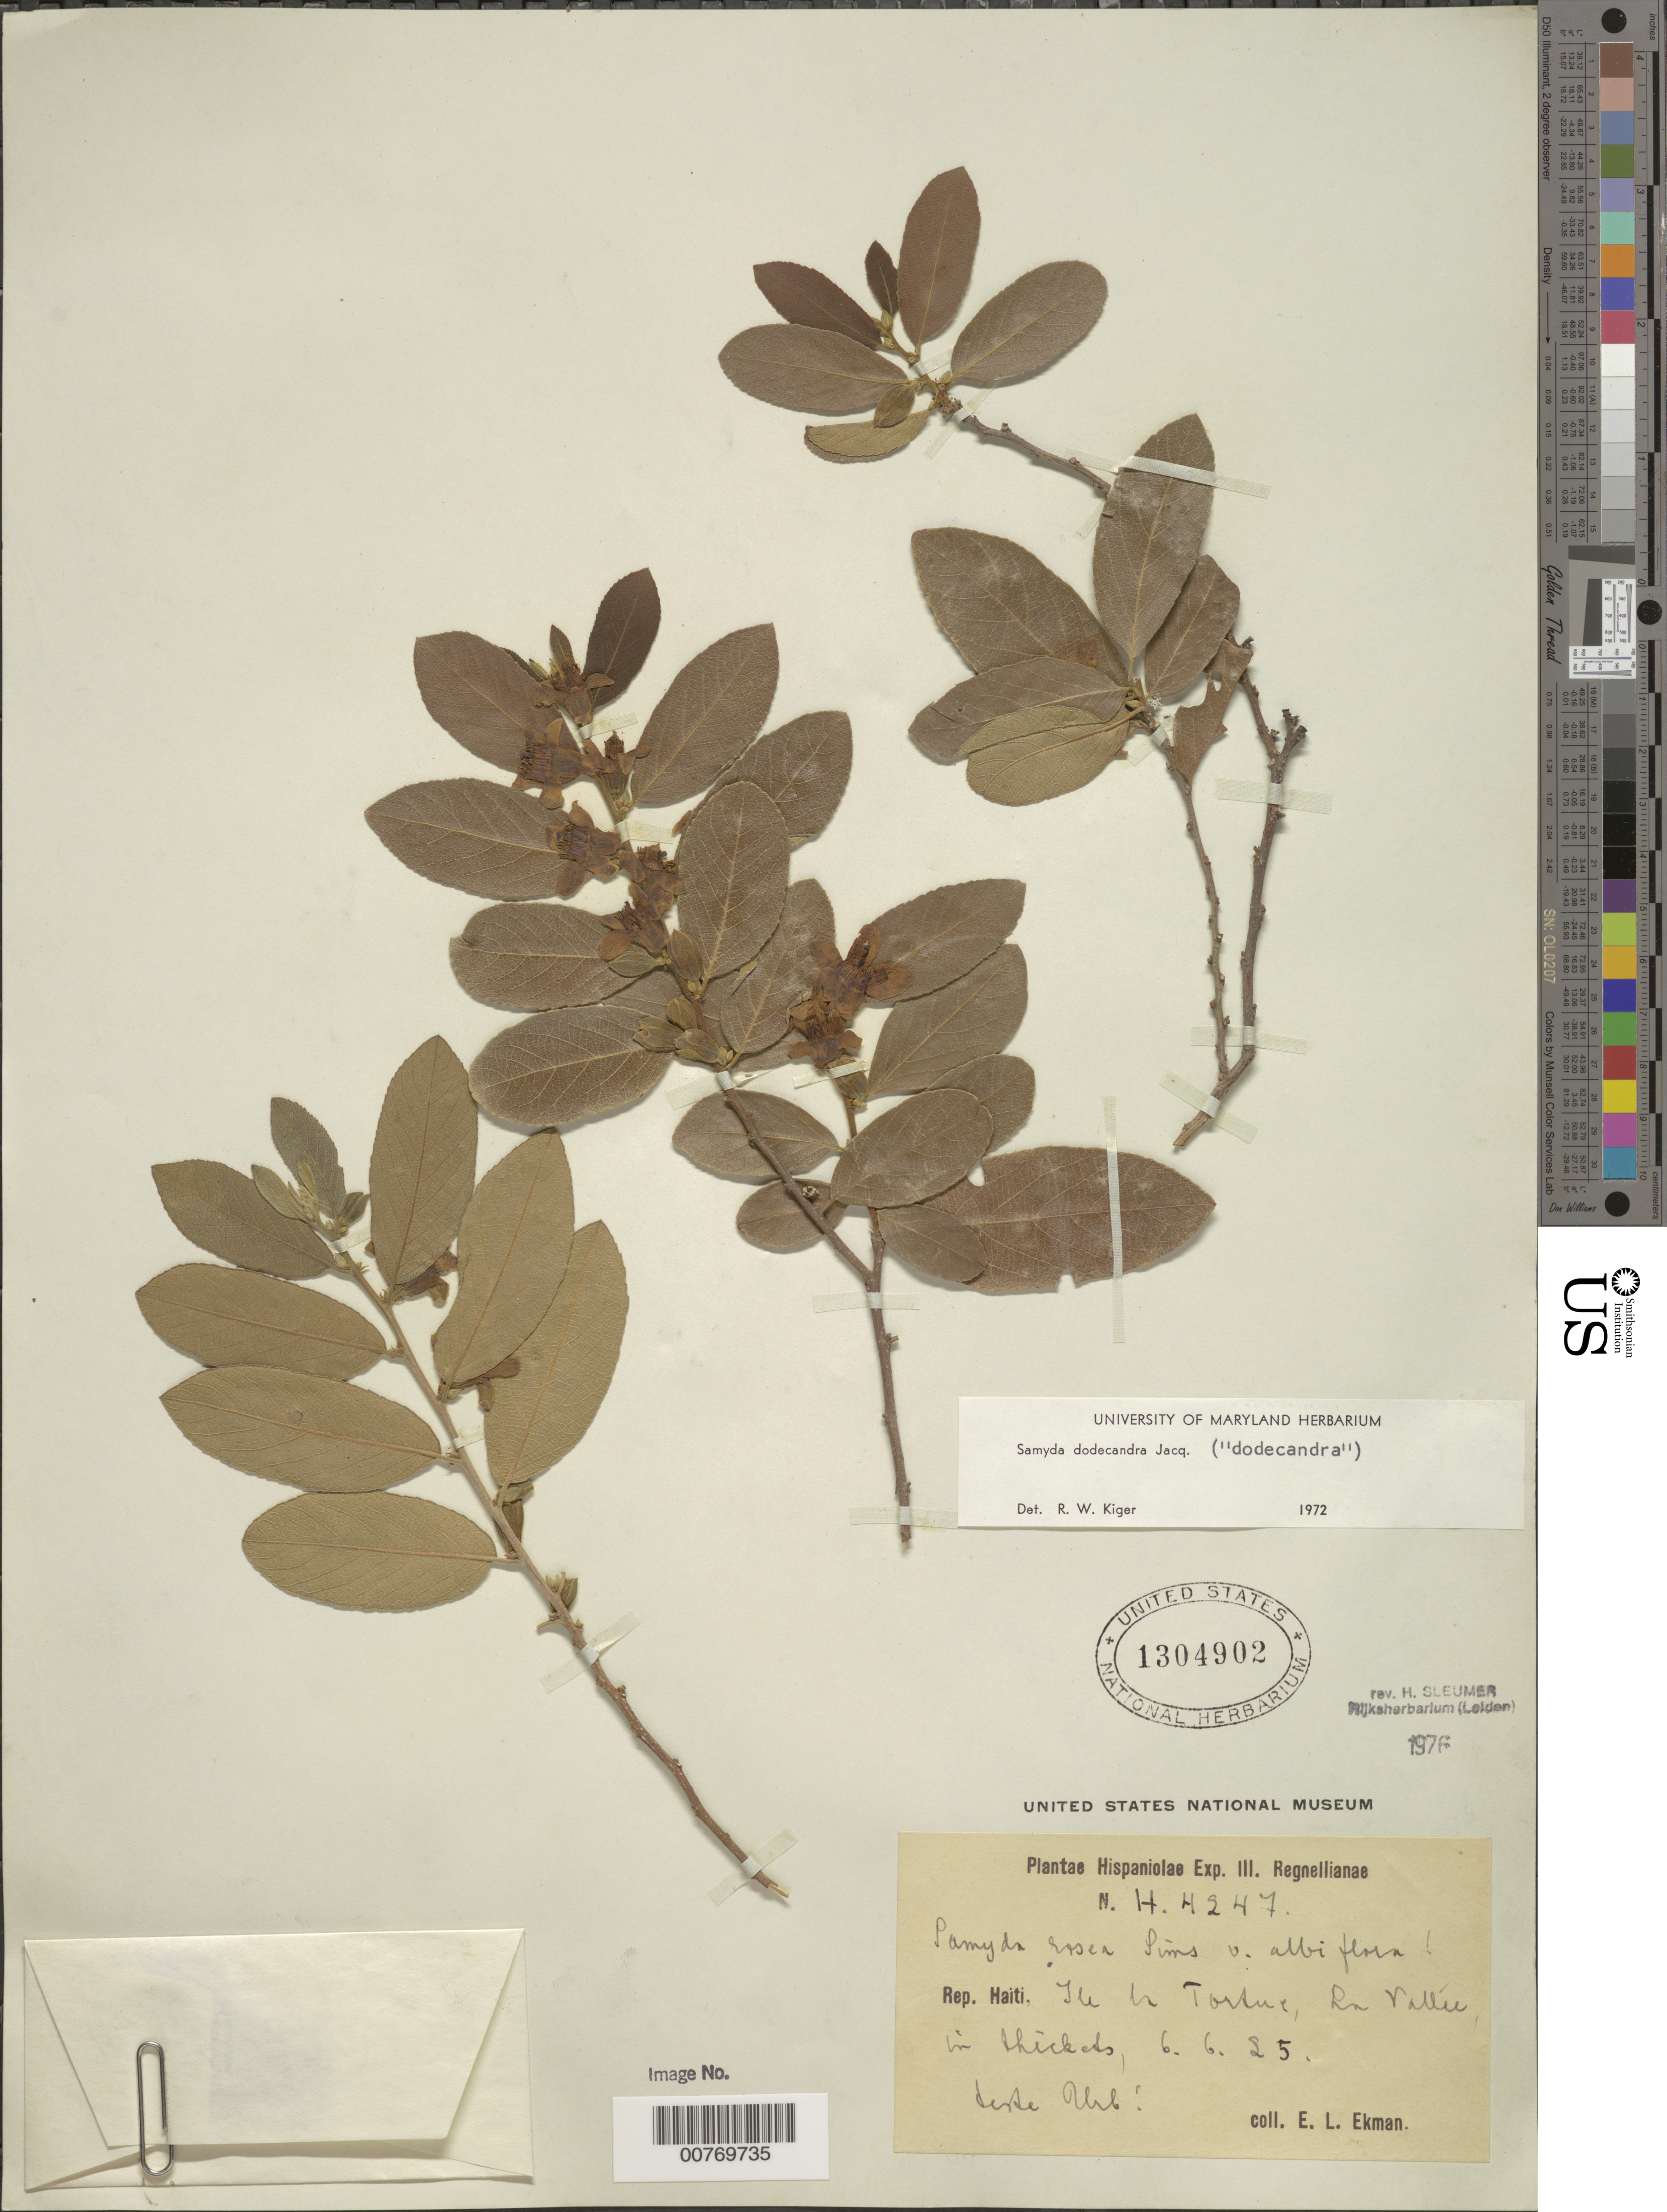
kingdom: Plantae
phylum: Tracheophyta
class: Magnoliopsida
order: Malpighiales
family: Salicaceae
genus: Casearia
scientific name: Casearia dodecandra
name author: (Jacq.) T. Samar. & M.H. Alford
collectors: E. L. Ekman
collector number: H 4247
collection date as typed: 06 Jun 1925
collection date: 1925-06-06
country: Haiti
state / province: Nord-Ouest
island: Île de la Tortue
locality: La Torture Island, La Vallée.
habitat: Thickets.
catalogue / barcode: US 1304902